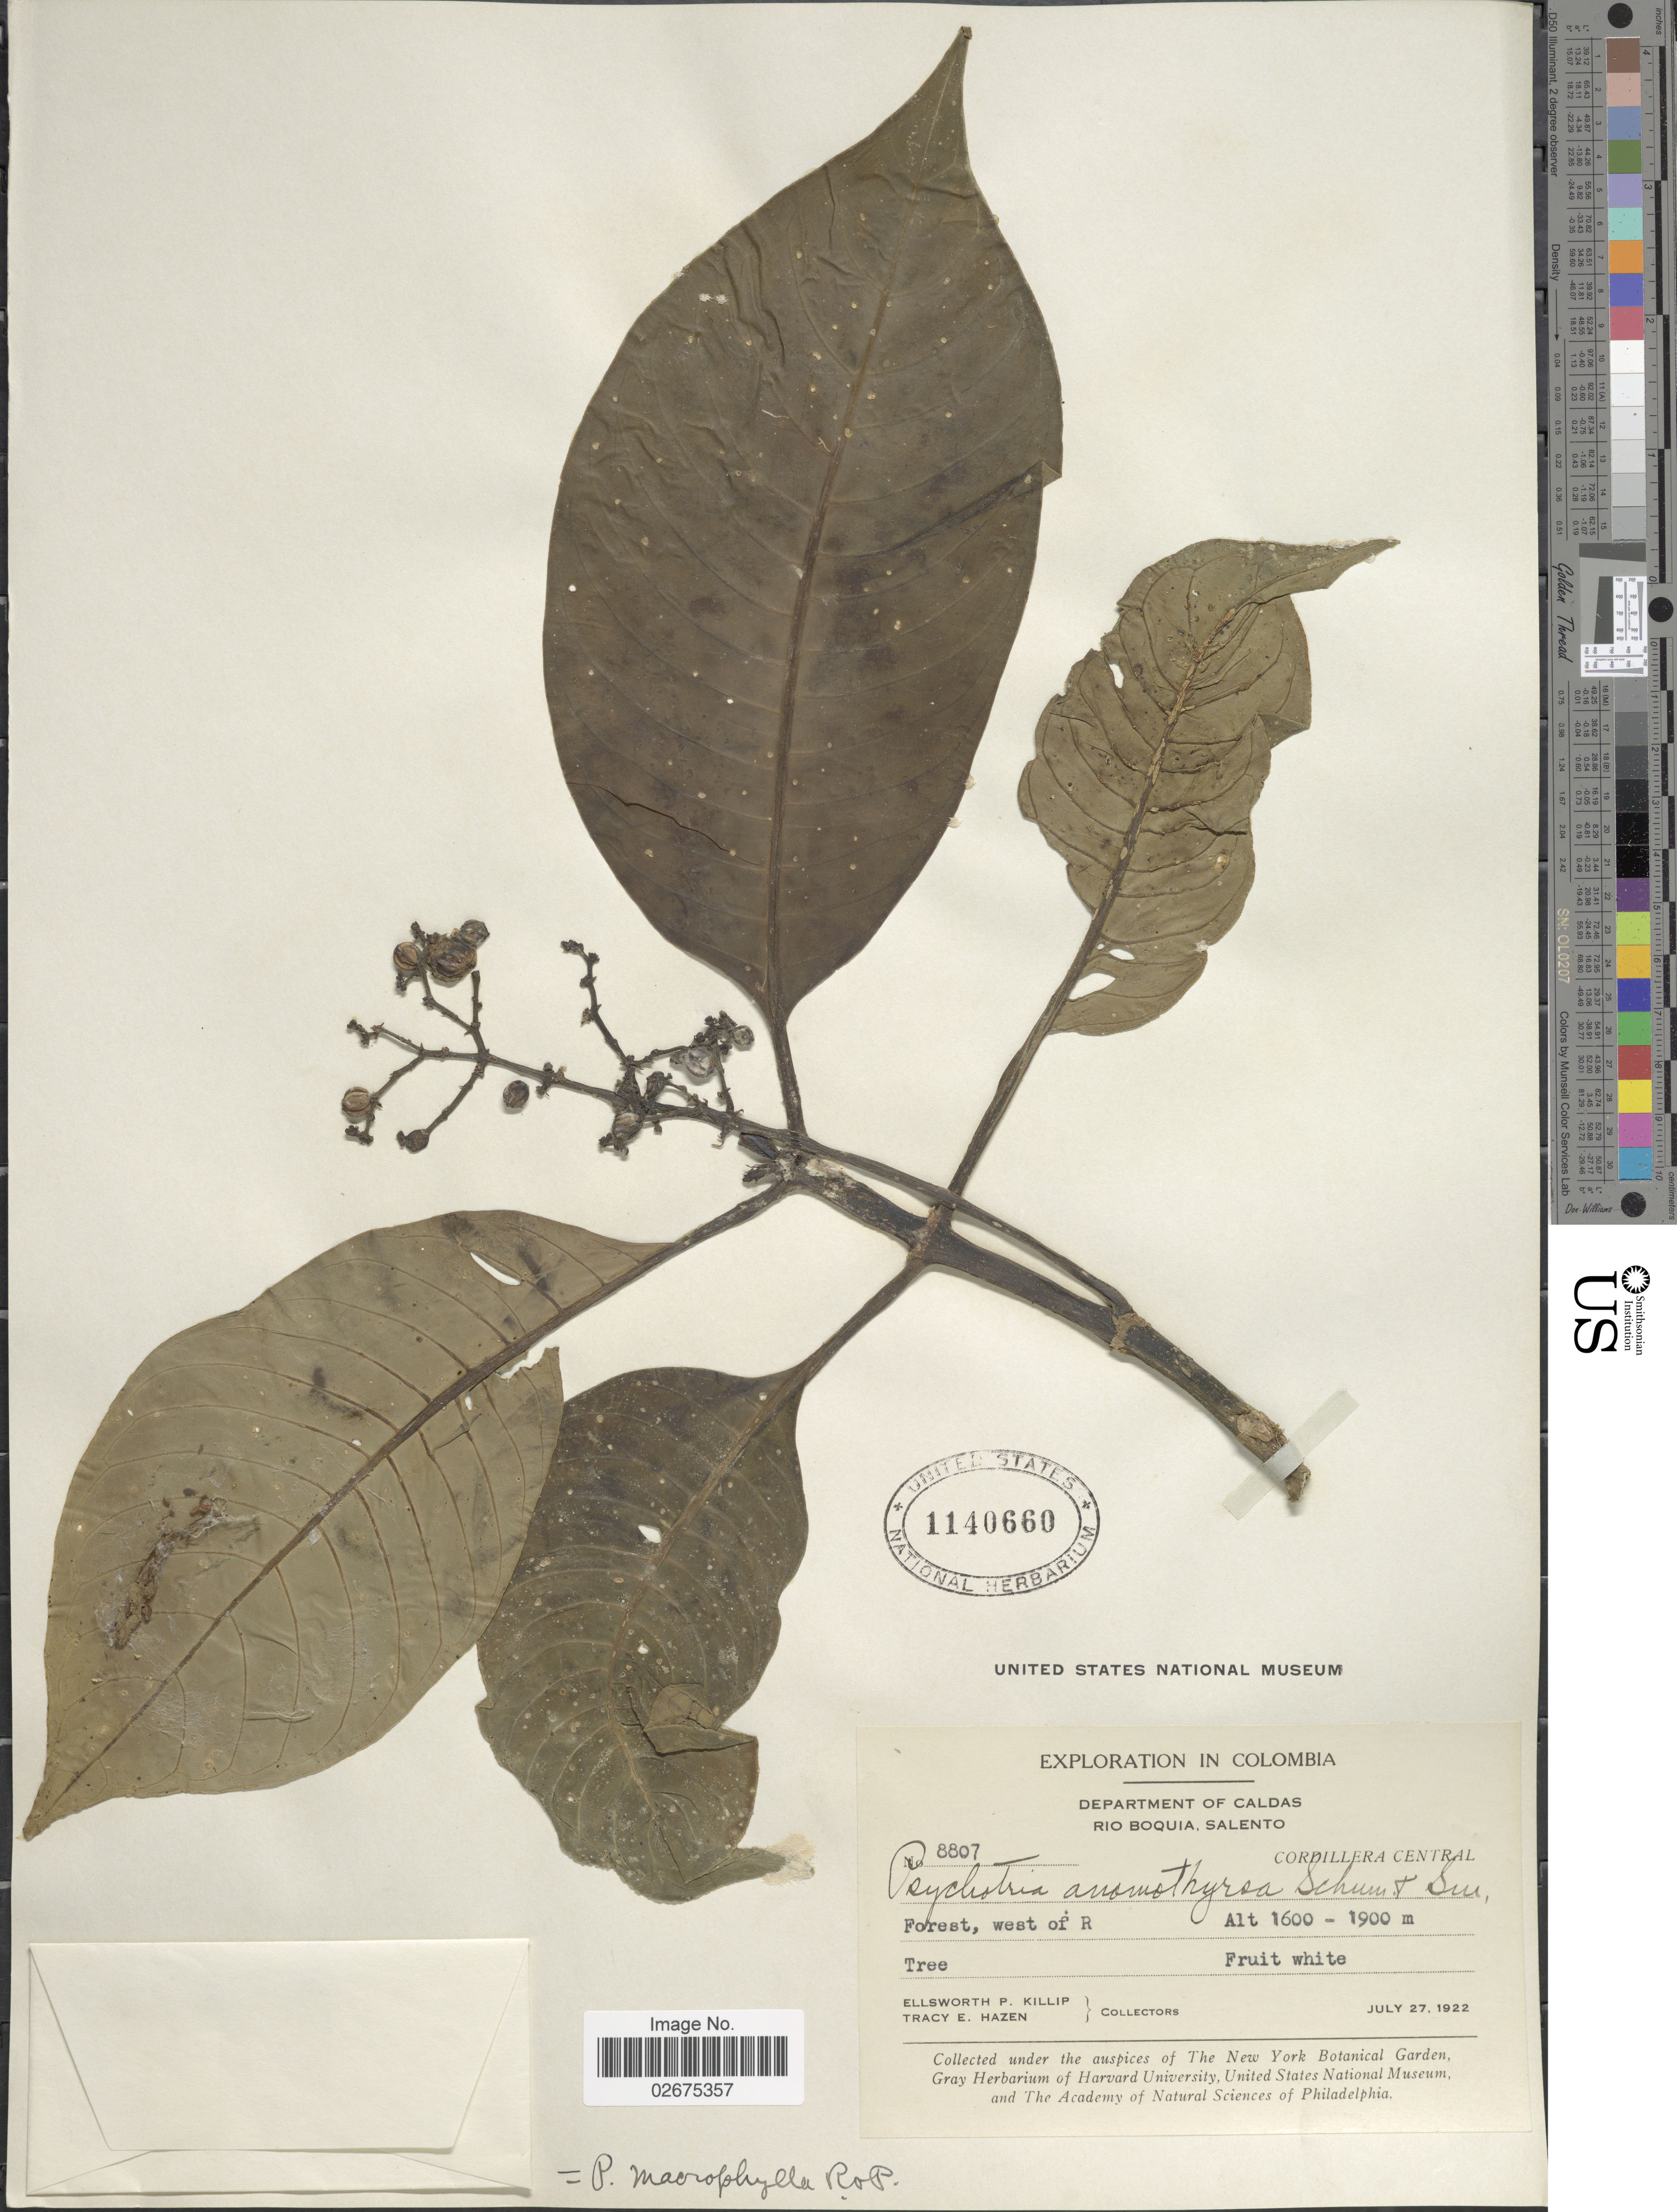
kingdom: Plantae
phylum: Tracheophyta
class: Magnoliopsida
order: Gentianales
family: Rubiaceae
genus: Notopleura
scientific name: Notopleura macrophylla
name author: (Ruiz & Pav.) C.M. Taylor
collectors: E. P. Killip & T. E. Hazen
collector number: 8807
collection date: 1922-07-27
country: Colombia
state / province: Caldas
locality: Department of Caldas Rio Boquia, Salento, Cordillera Central, Forest, west of R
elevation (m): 1600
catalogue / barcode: US 1140660